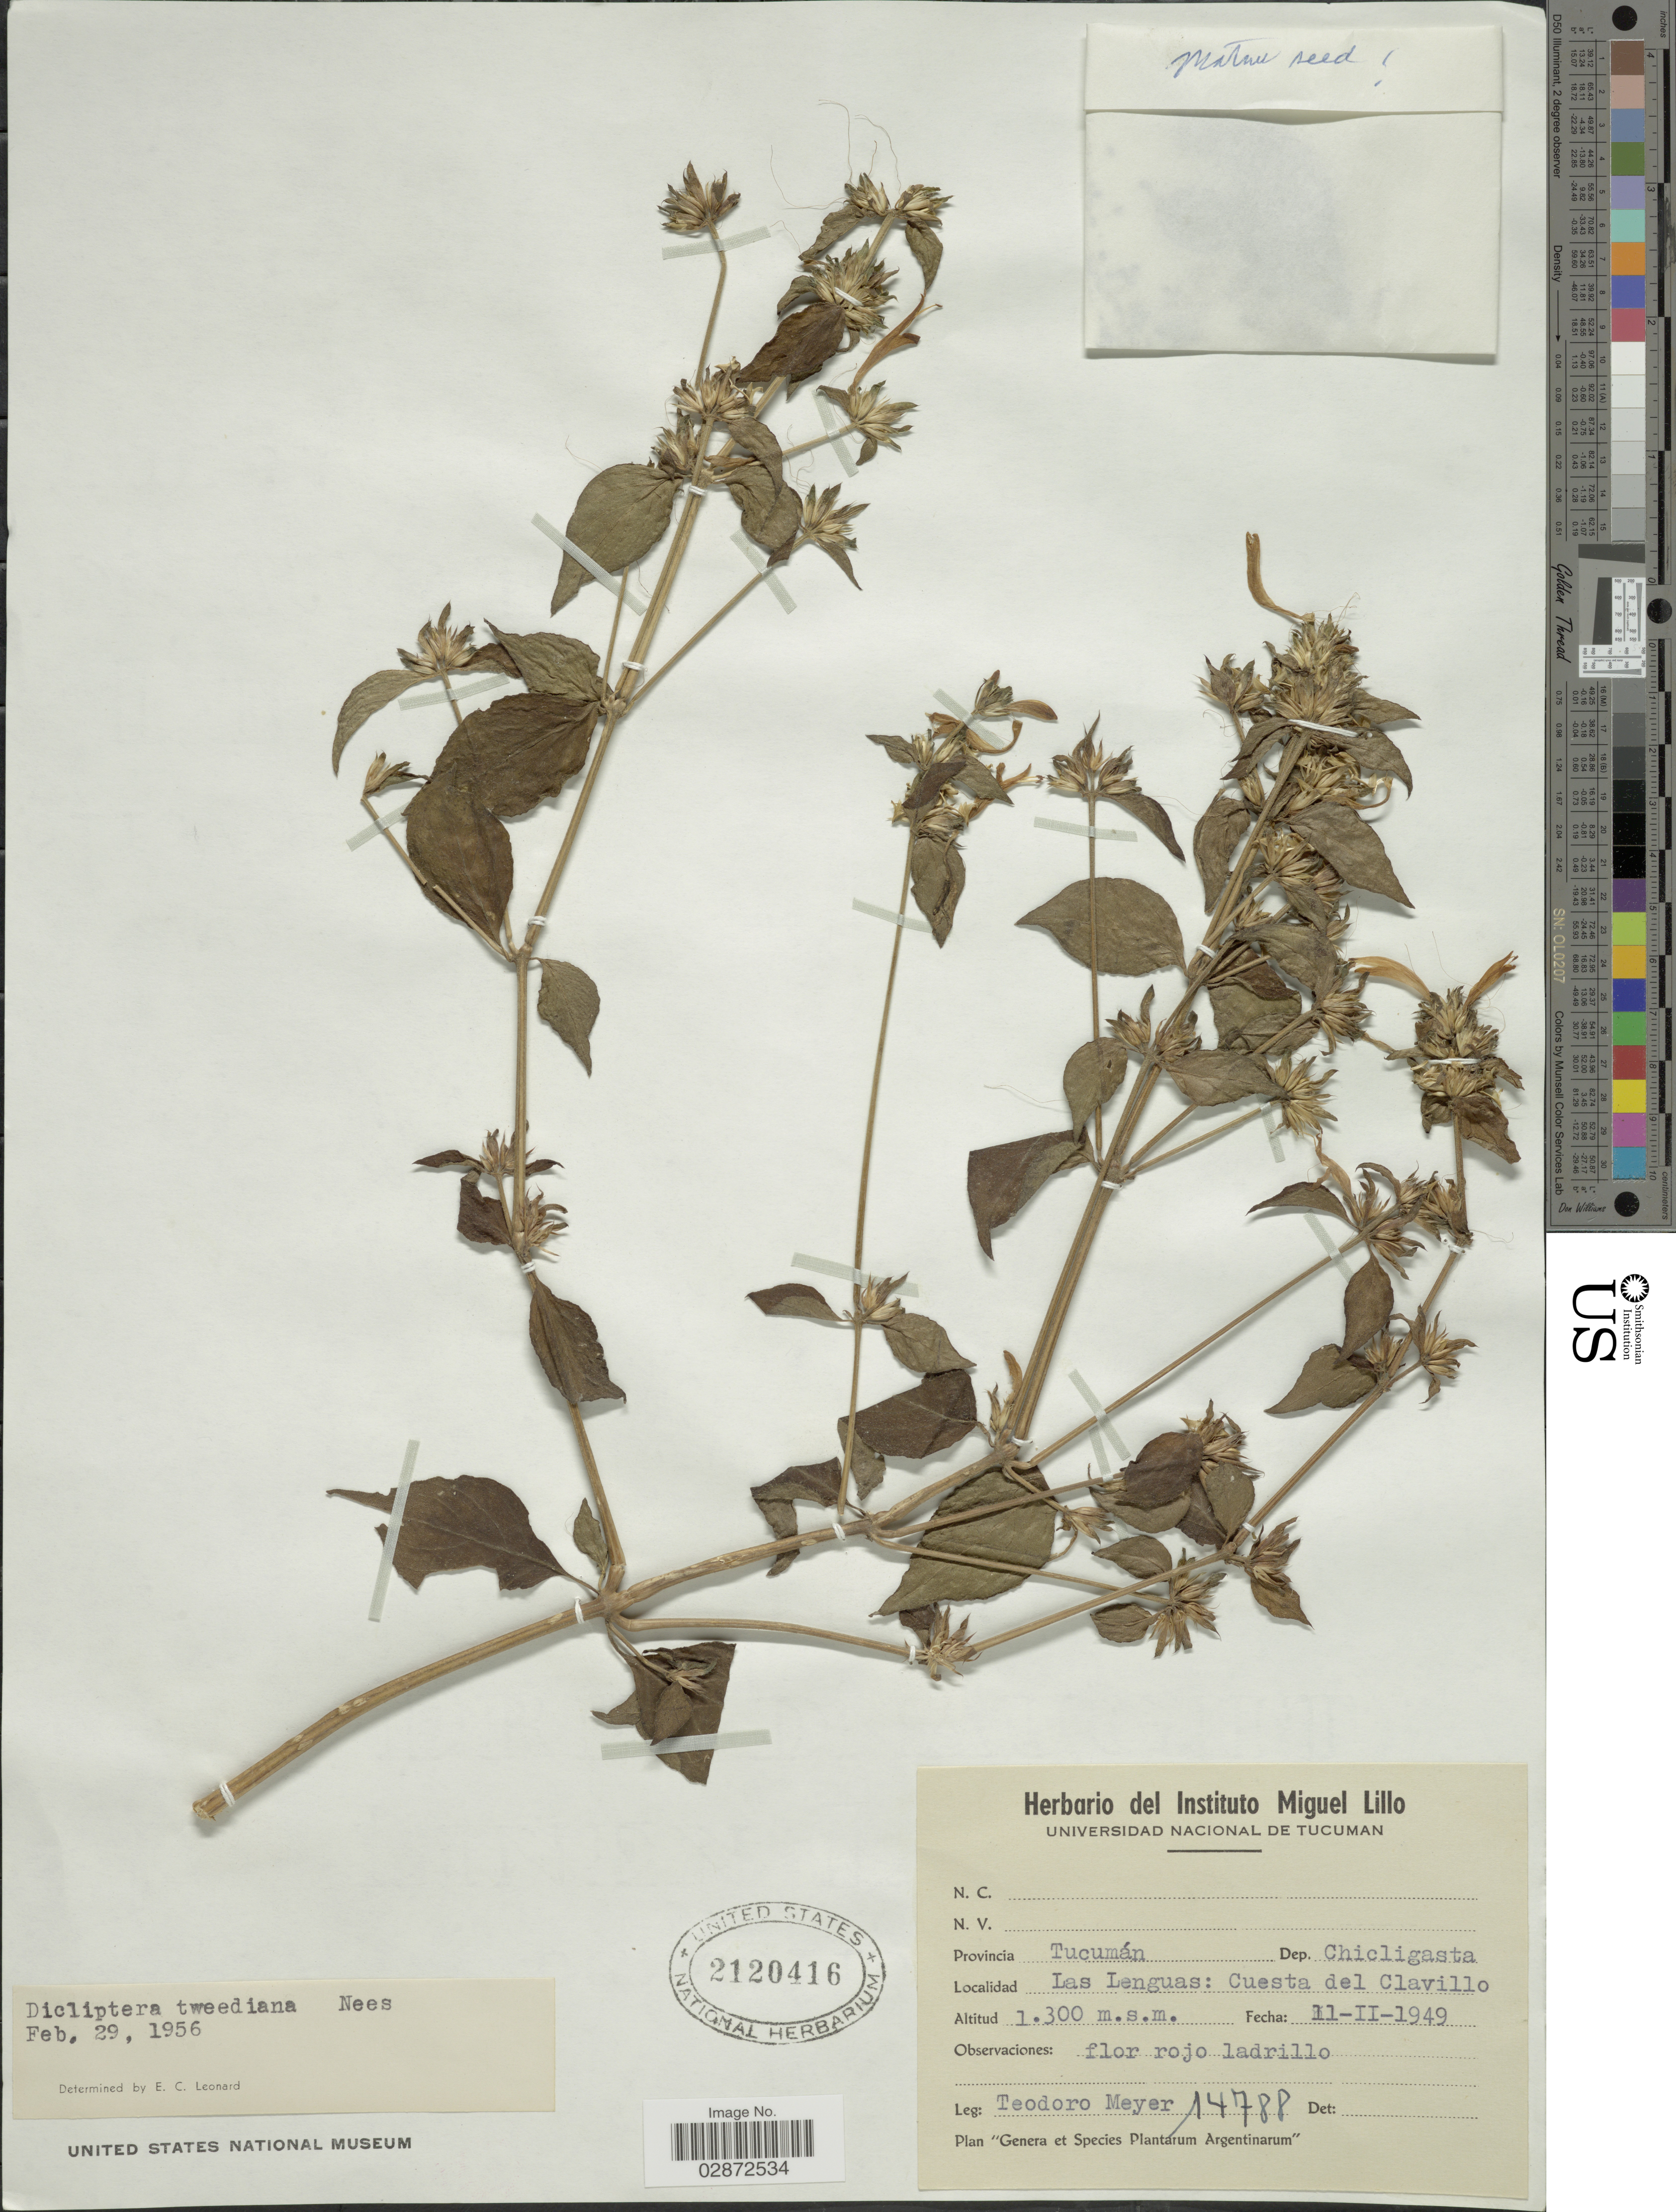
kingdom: Plantae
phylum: Tracheophyta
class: Magnoliopsida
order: Lamiales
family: Acanthaceae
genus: Dicliptera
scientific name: Dicliptera squarrosa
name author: Nees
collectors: T. Meyer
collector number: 14788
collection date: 1949-02-11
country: Argentina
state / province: Tucuman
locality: Provincia Tucumán. Dep. Chicligasta. Las Lenguas: Cuesta del Clavillo.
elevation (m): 1300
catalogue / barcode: US 2120416